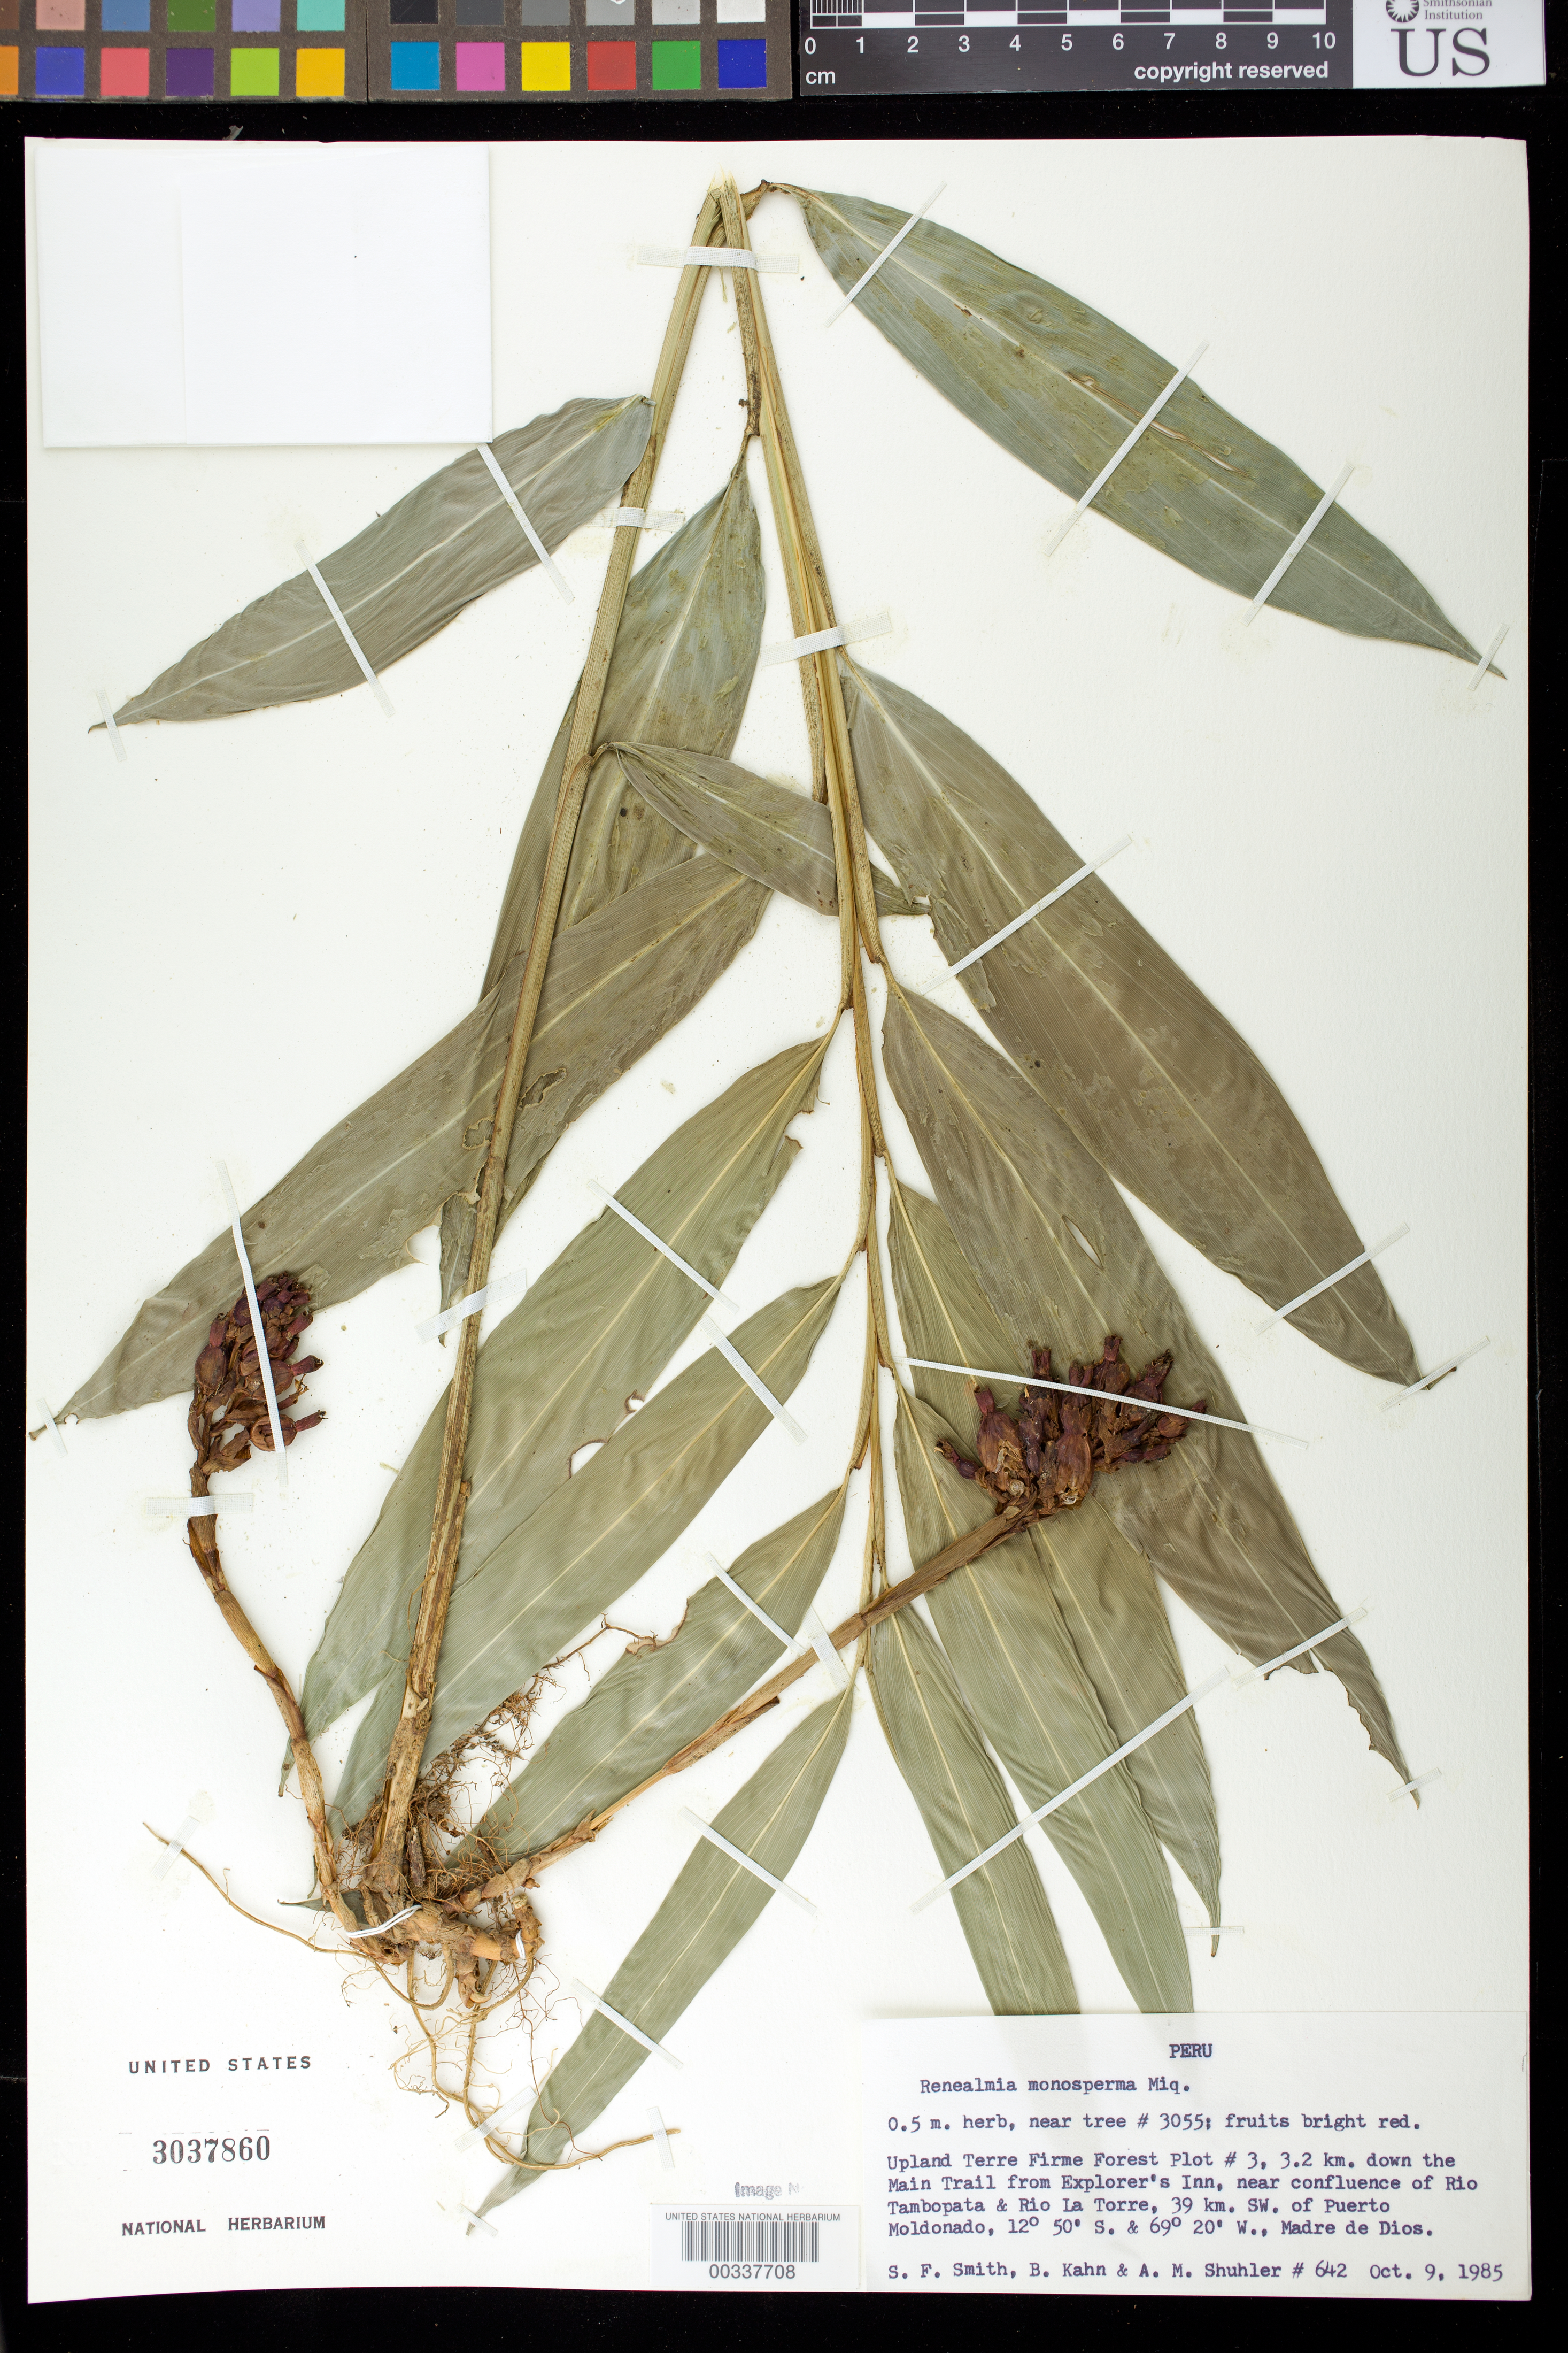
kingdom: Plantae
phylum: Tracheophyta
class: Liliopsida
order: Zingiberales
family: Zingiberaceae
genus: Renealmia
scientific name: Renealmia monosperma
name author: Miq.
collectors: S.F. Smith, B. Kahn & A. Shuhler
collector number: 642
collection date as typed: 09 Oct 1985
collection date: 1985-10-09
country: Peru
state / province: Madre de Dios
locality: Upland terre firme forest plot #3, 3.2 km down main trail from explorer's inn, near confluence of rio tambopata and rio torre, .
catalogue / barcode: US 3037860